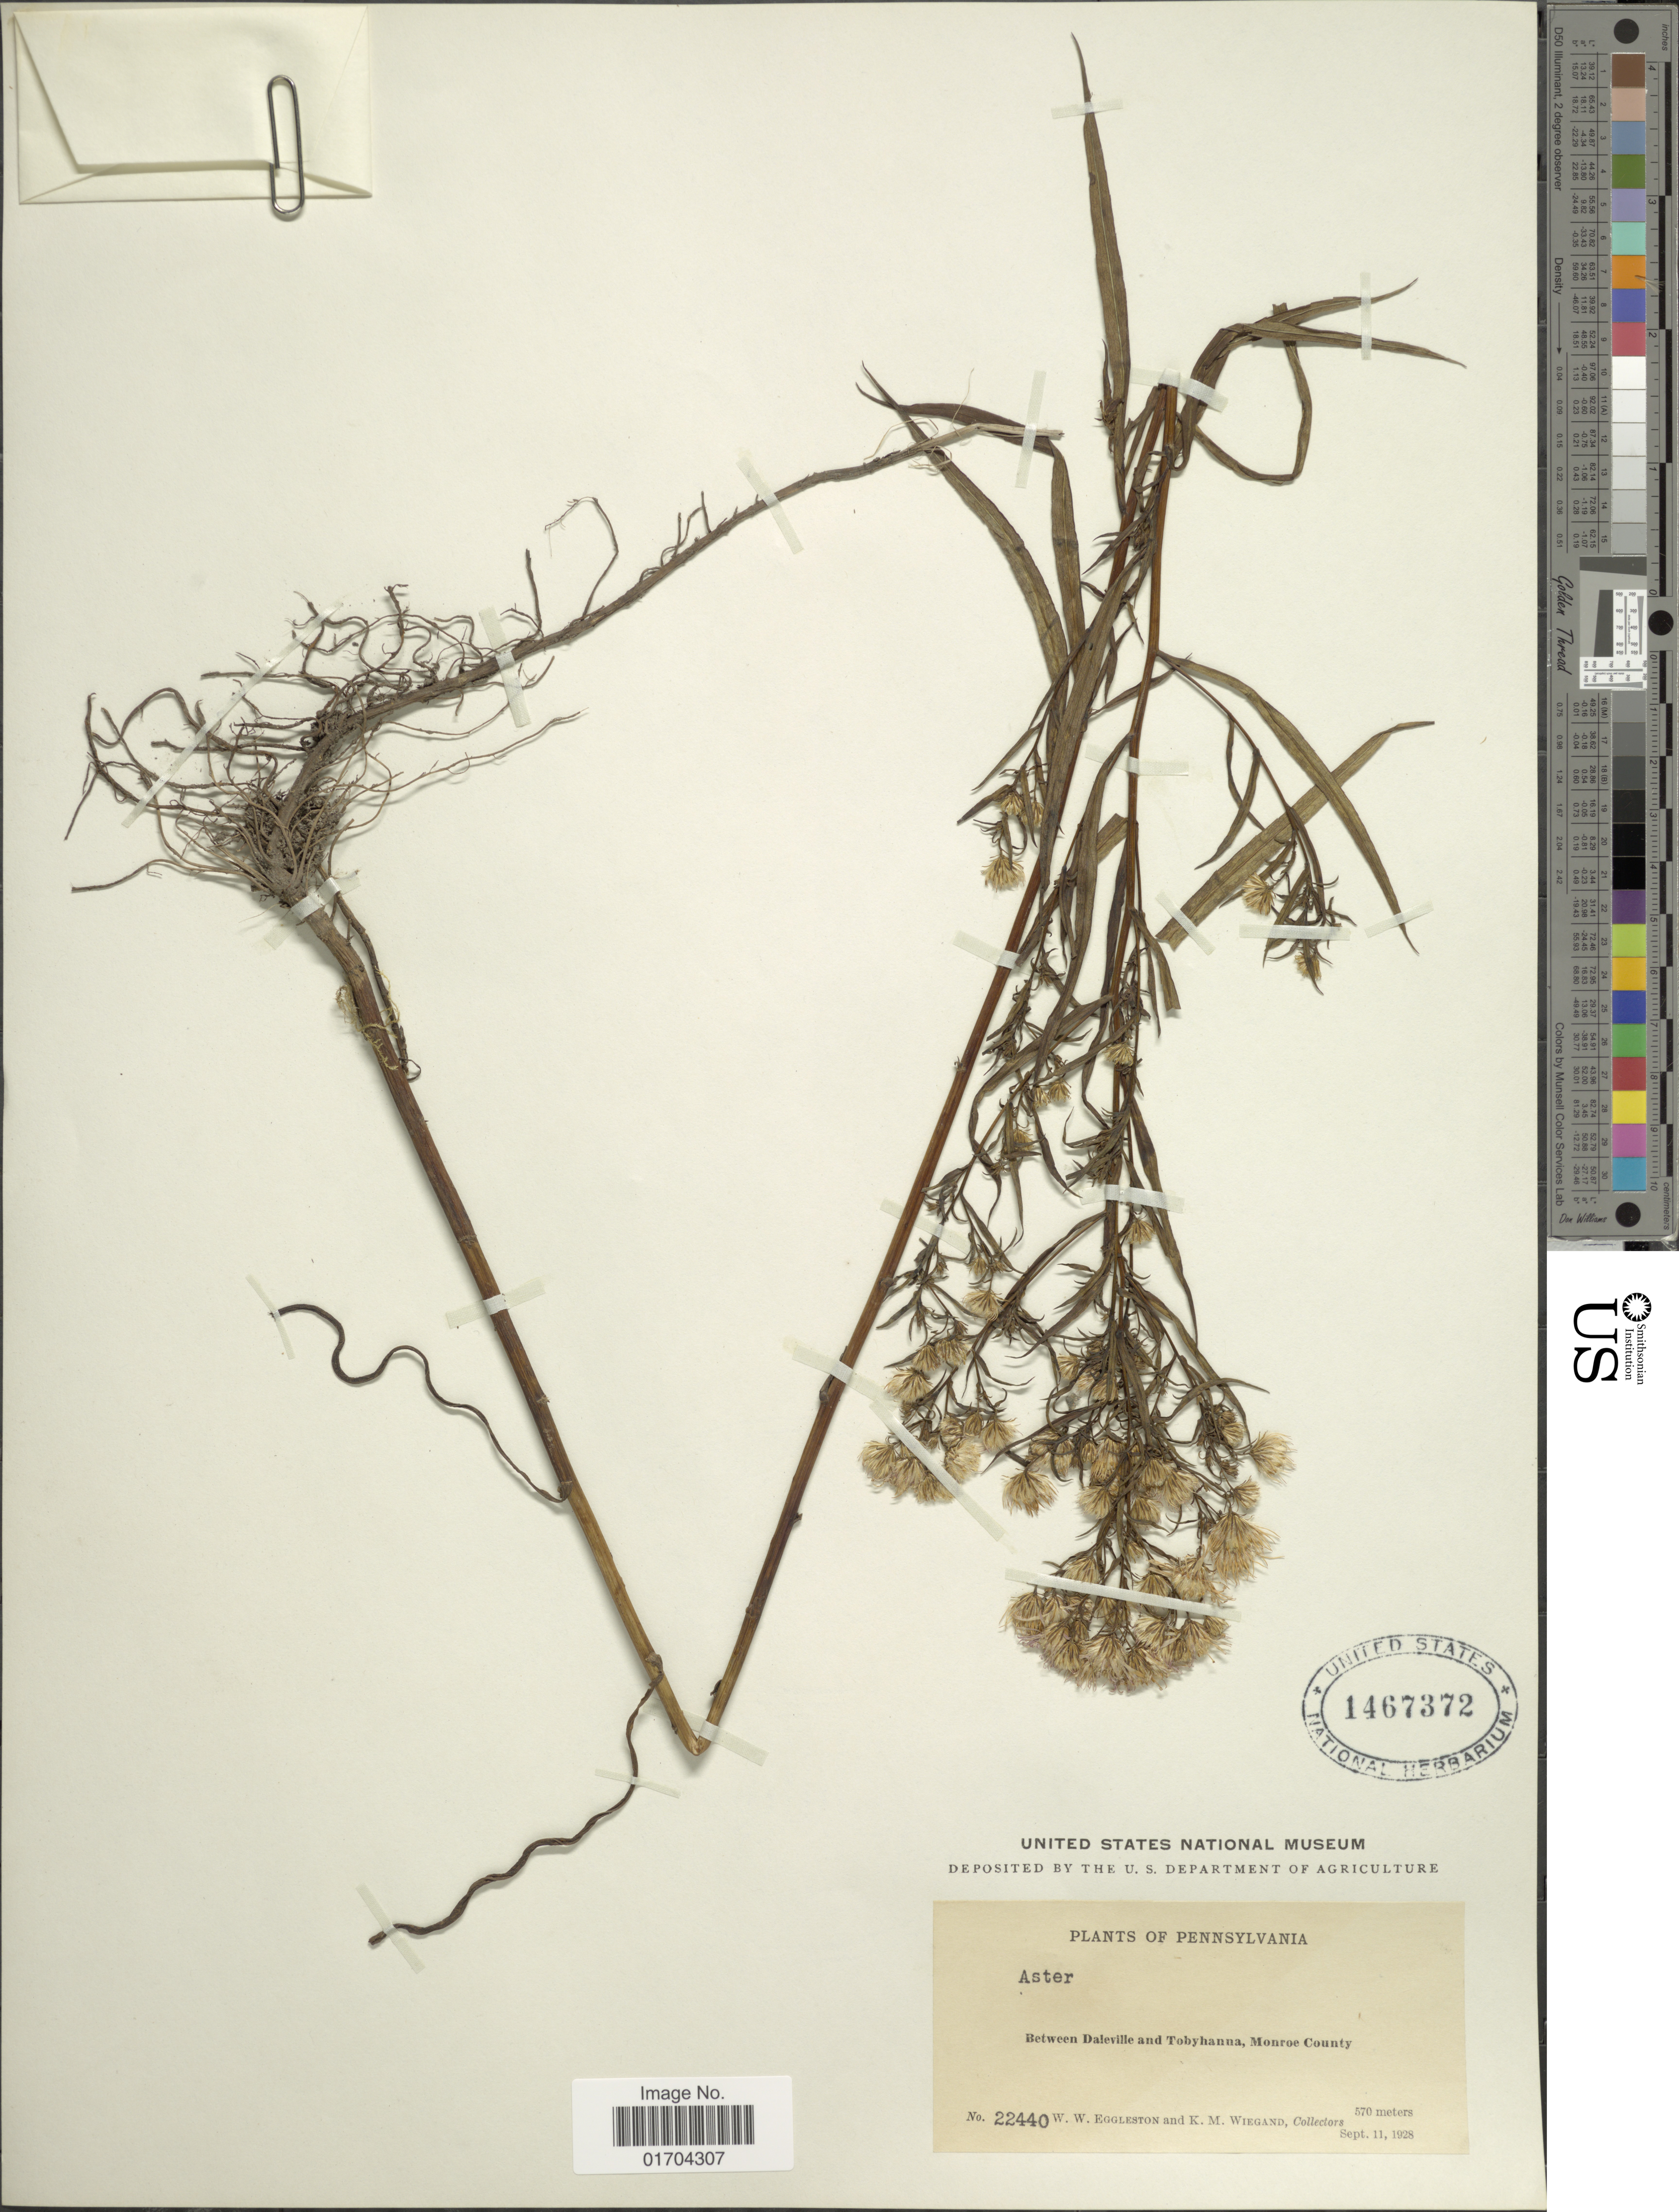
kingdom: Plantae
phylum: Tracheophyta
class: Magnoliopsida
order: Asterales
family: Asteraceae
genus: Symphyotrichum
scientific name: Symphyotrichum sp.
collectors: W. W. Eggleston & K. M. Wiegand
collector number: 22440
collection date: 1928-09-11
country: United States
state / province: Pennsylvania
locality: Between Daleville and Tobyhanna, Monroe County.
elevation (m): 570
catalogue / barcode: US 1467372